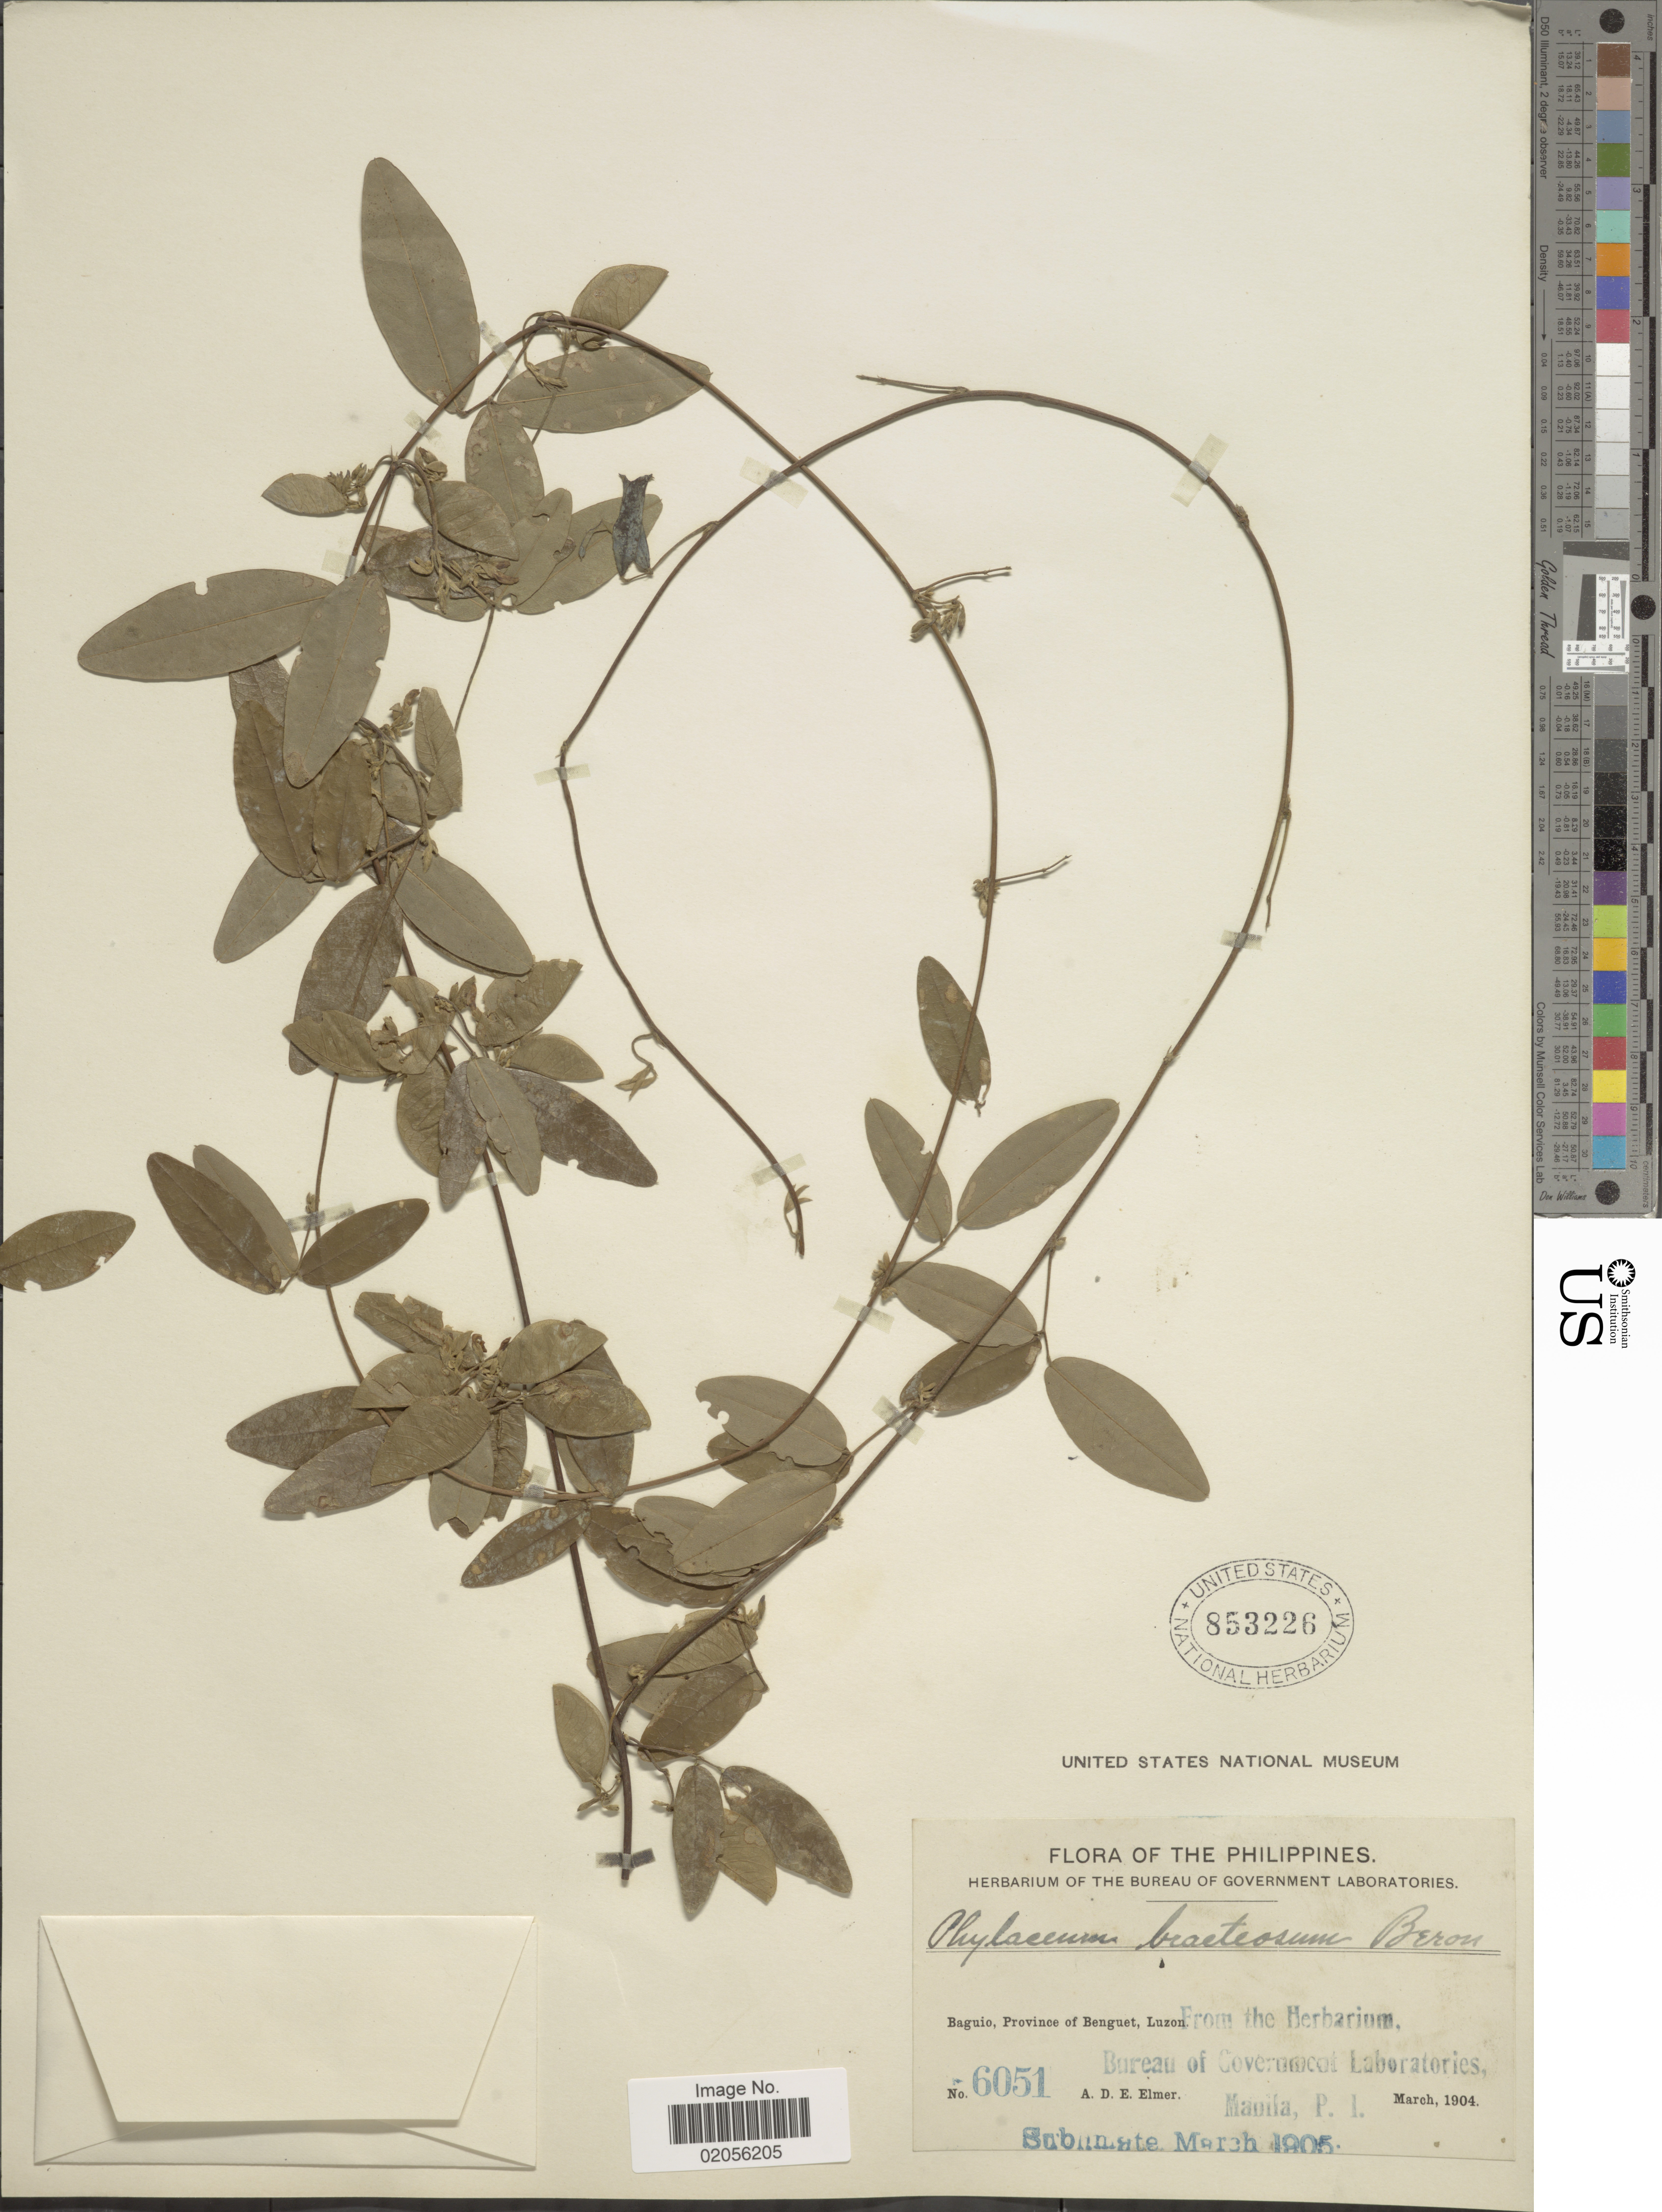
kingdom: Plantae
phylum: Tracheophyta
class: Magnoliopsida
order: Fabales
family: Fabaceae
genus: Phylacium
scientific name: Phylacium bracteosum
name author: Benn.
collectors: A. D. E. Elmer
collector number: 6051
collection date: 1904-03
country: Philippines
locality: Baguio, Province of Benguet, Luzon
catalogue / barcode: US 853226